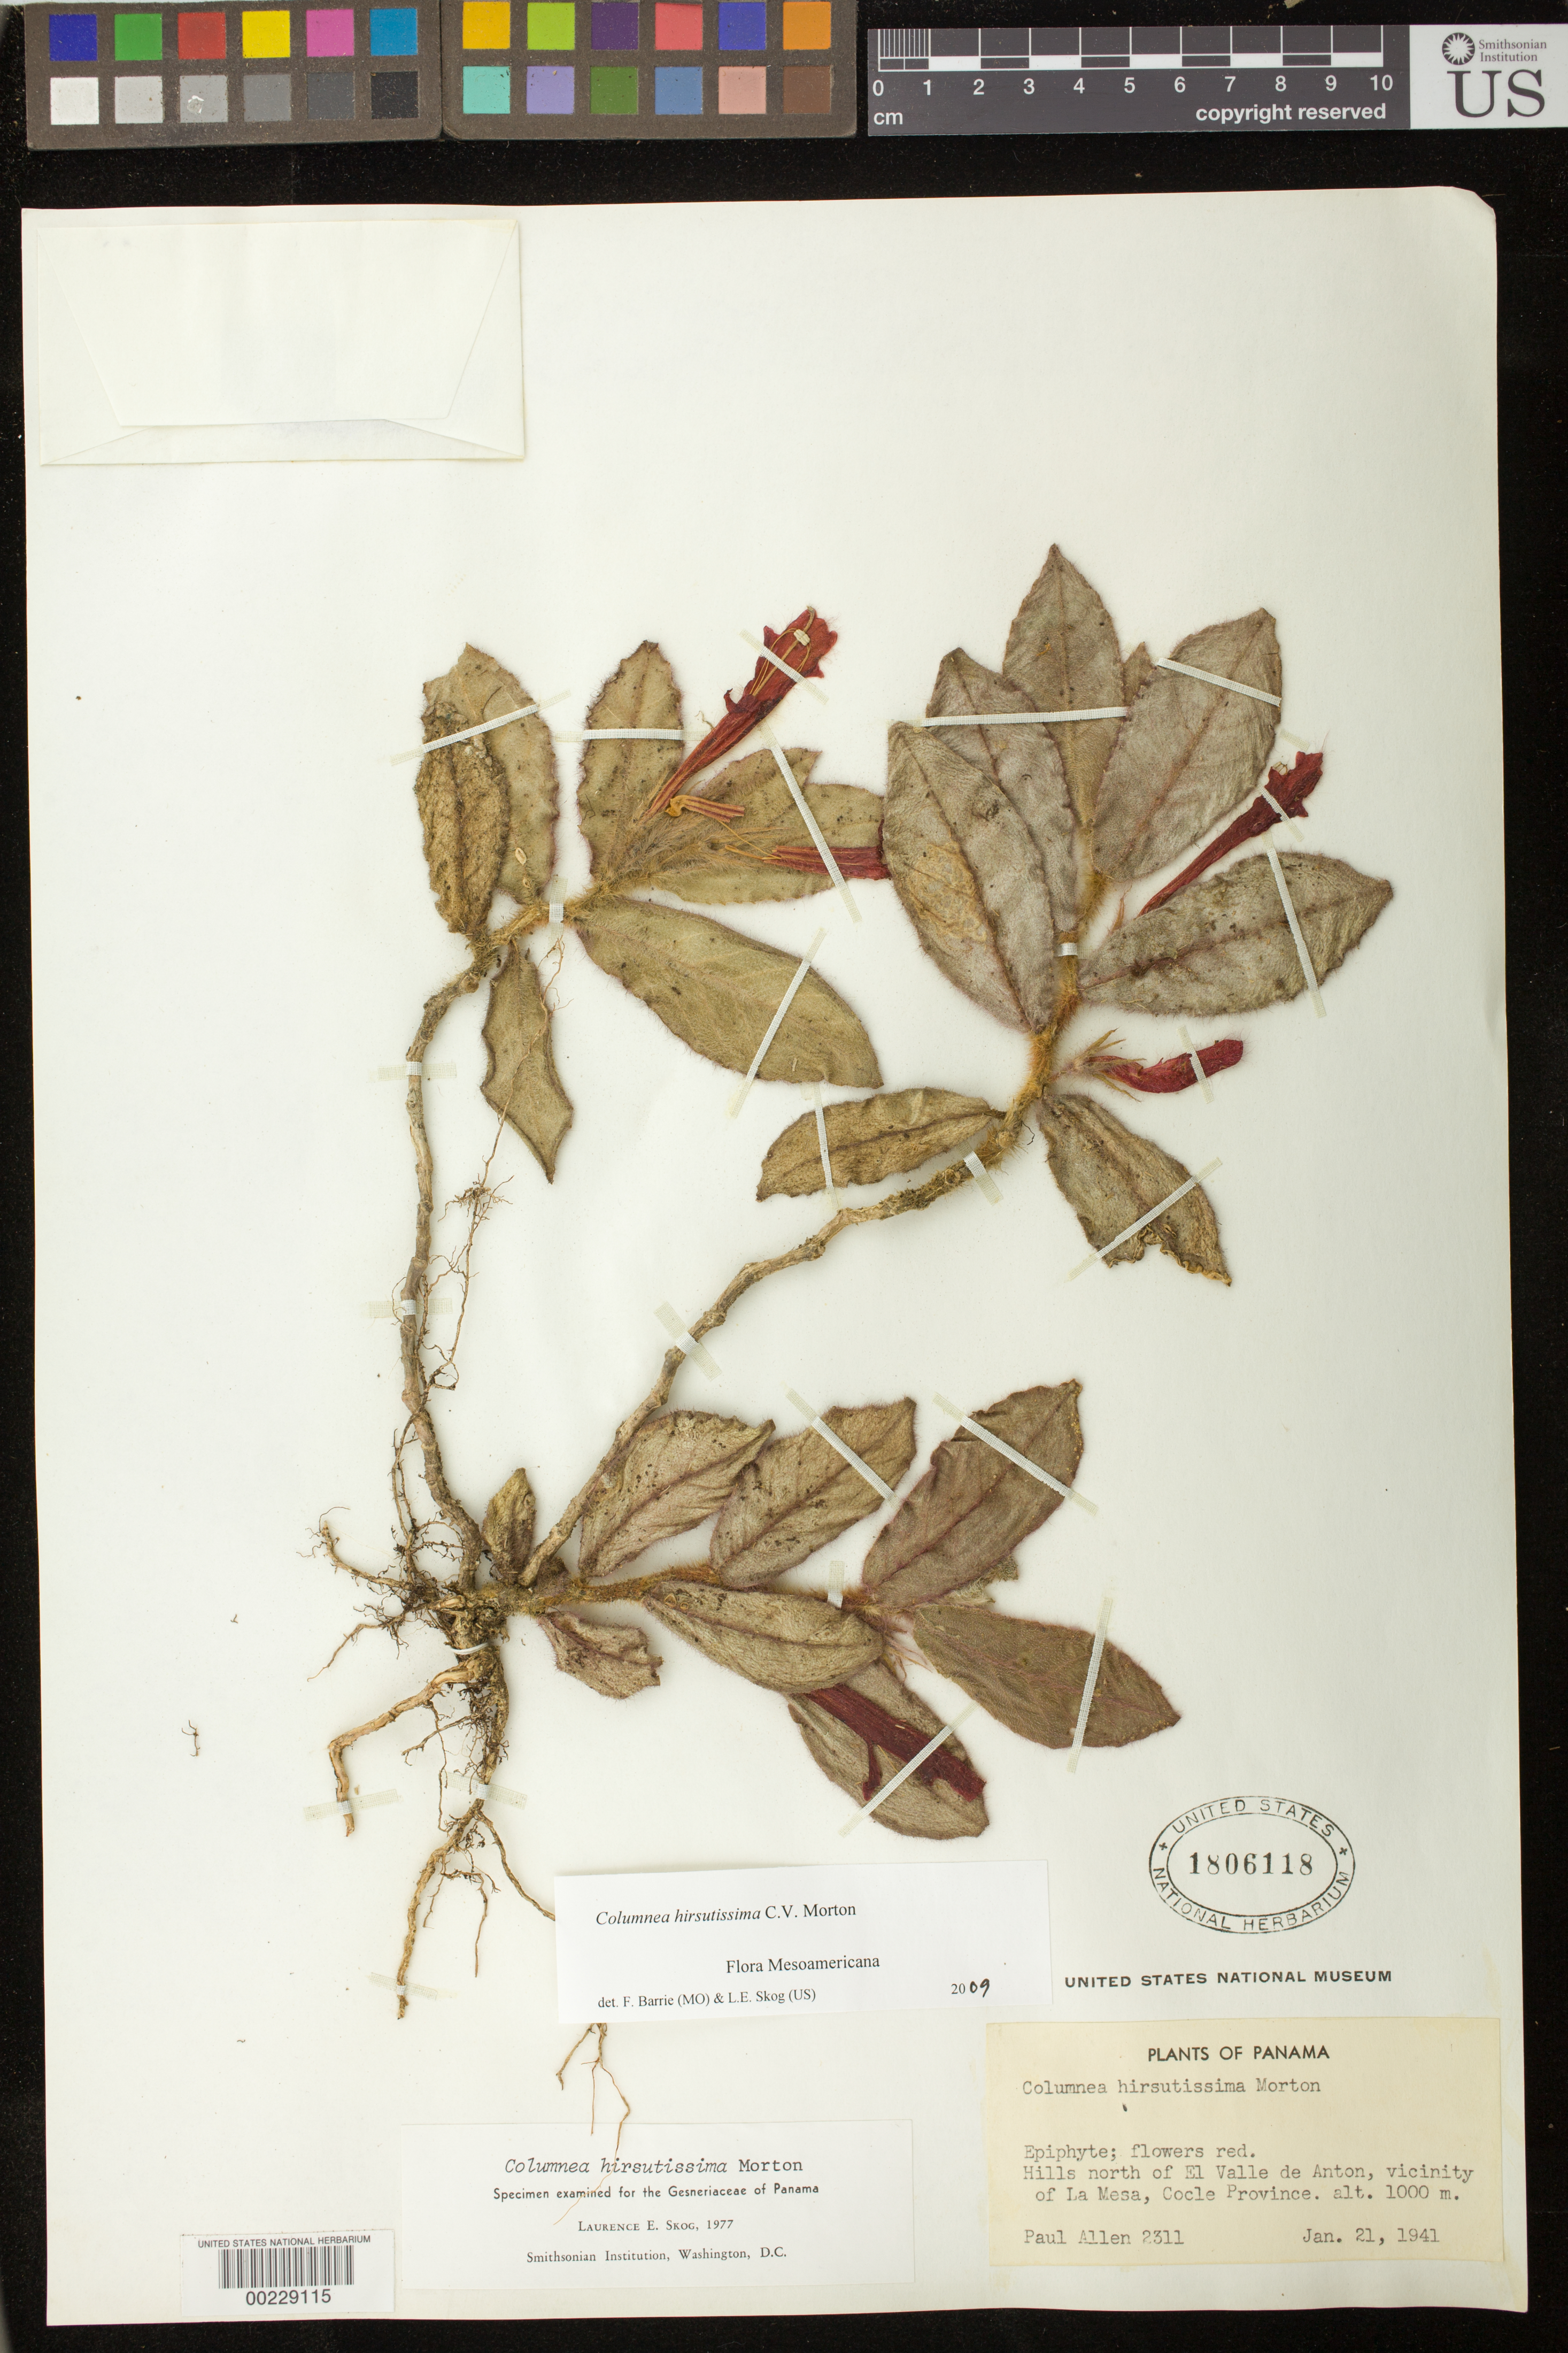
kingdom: Plantae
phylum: Tracheophyta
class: Magnoliopsida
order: Lamiales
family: Gesneriaceae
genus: Columnea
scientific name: Columnea hirsutissima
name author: C.V. Morton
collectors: P. H. Allen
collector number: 2311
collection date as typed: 21 Jan 1941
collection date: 1941-01-21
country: Panama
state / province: Coclé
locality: Hills N of El Valle de Anton, vicinity of La Mesa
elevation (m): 1000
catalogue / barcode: US 1806118